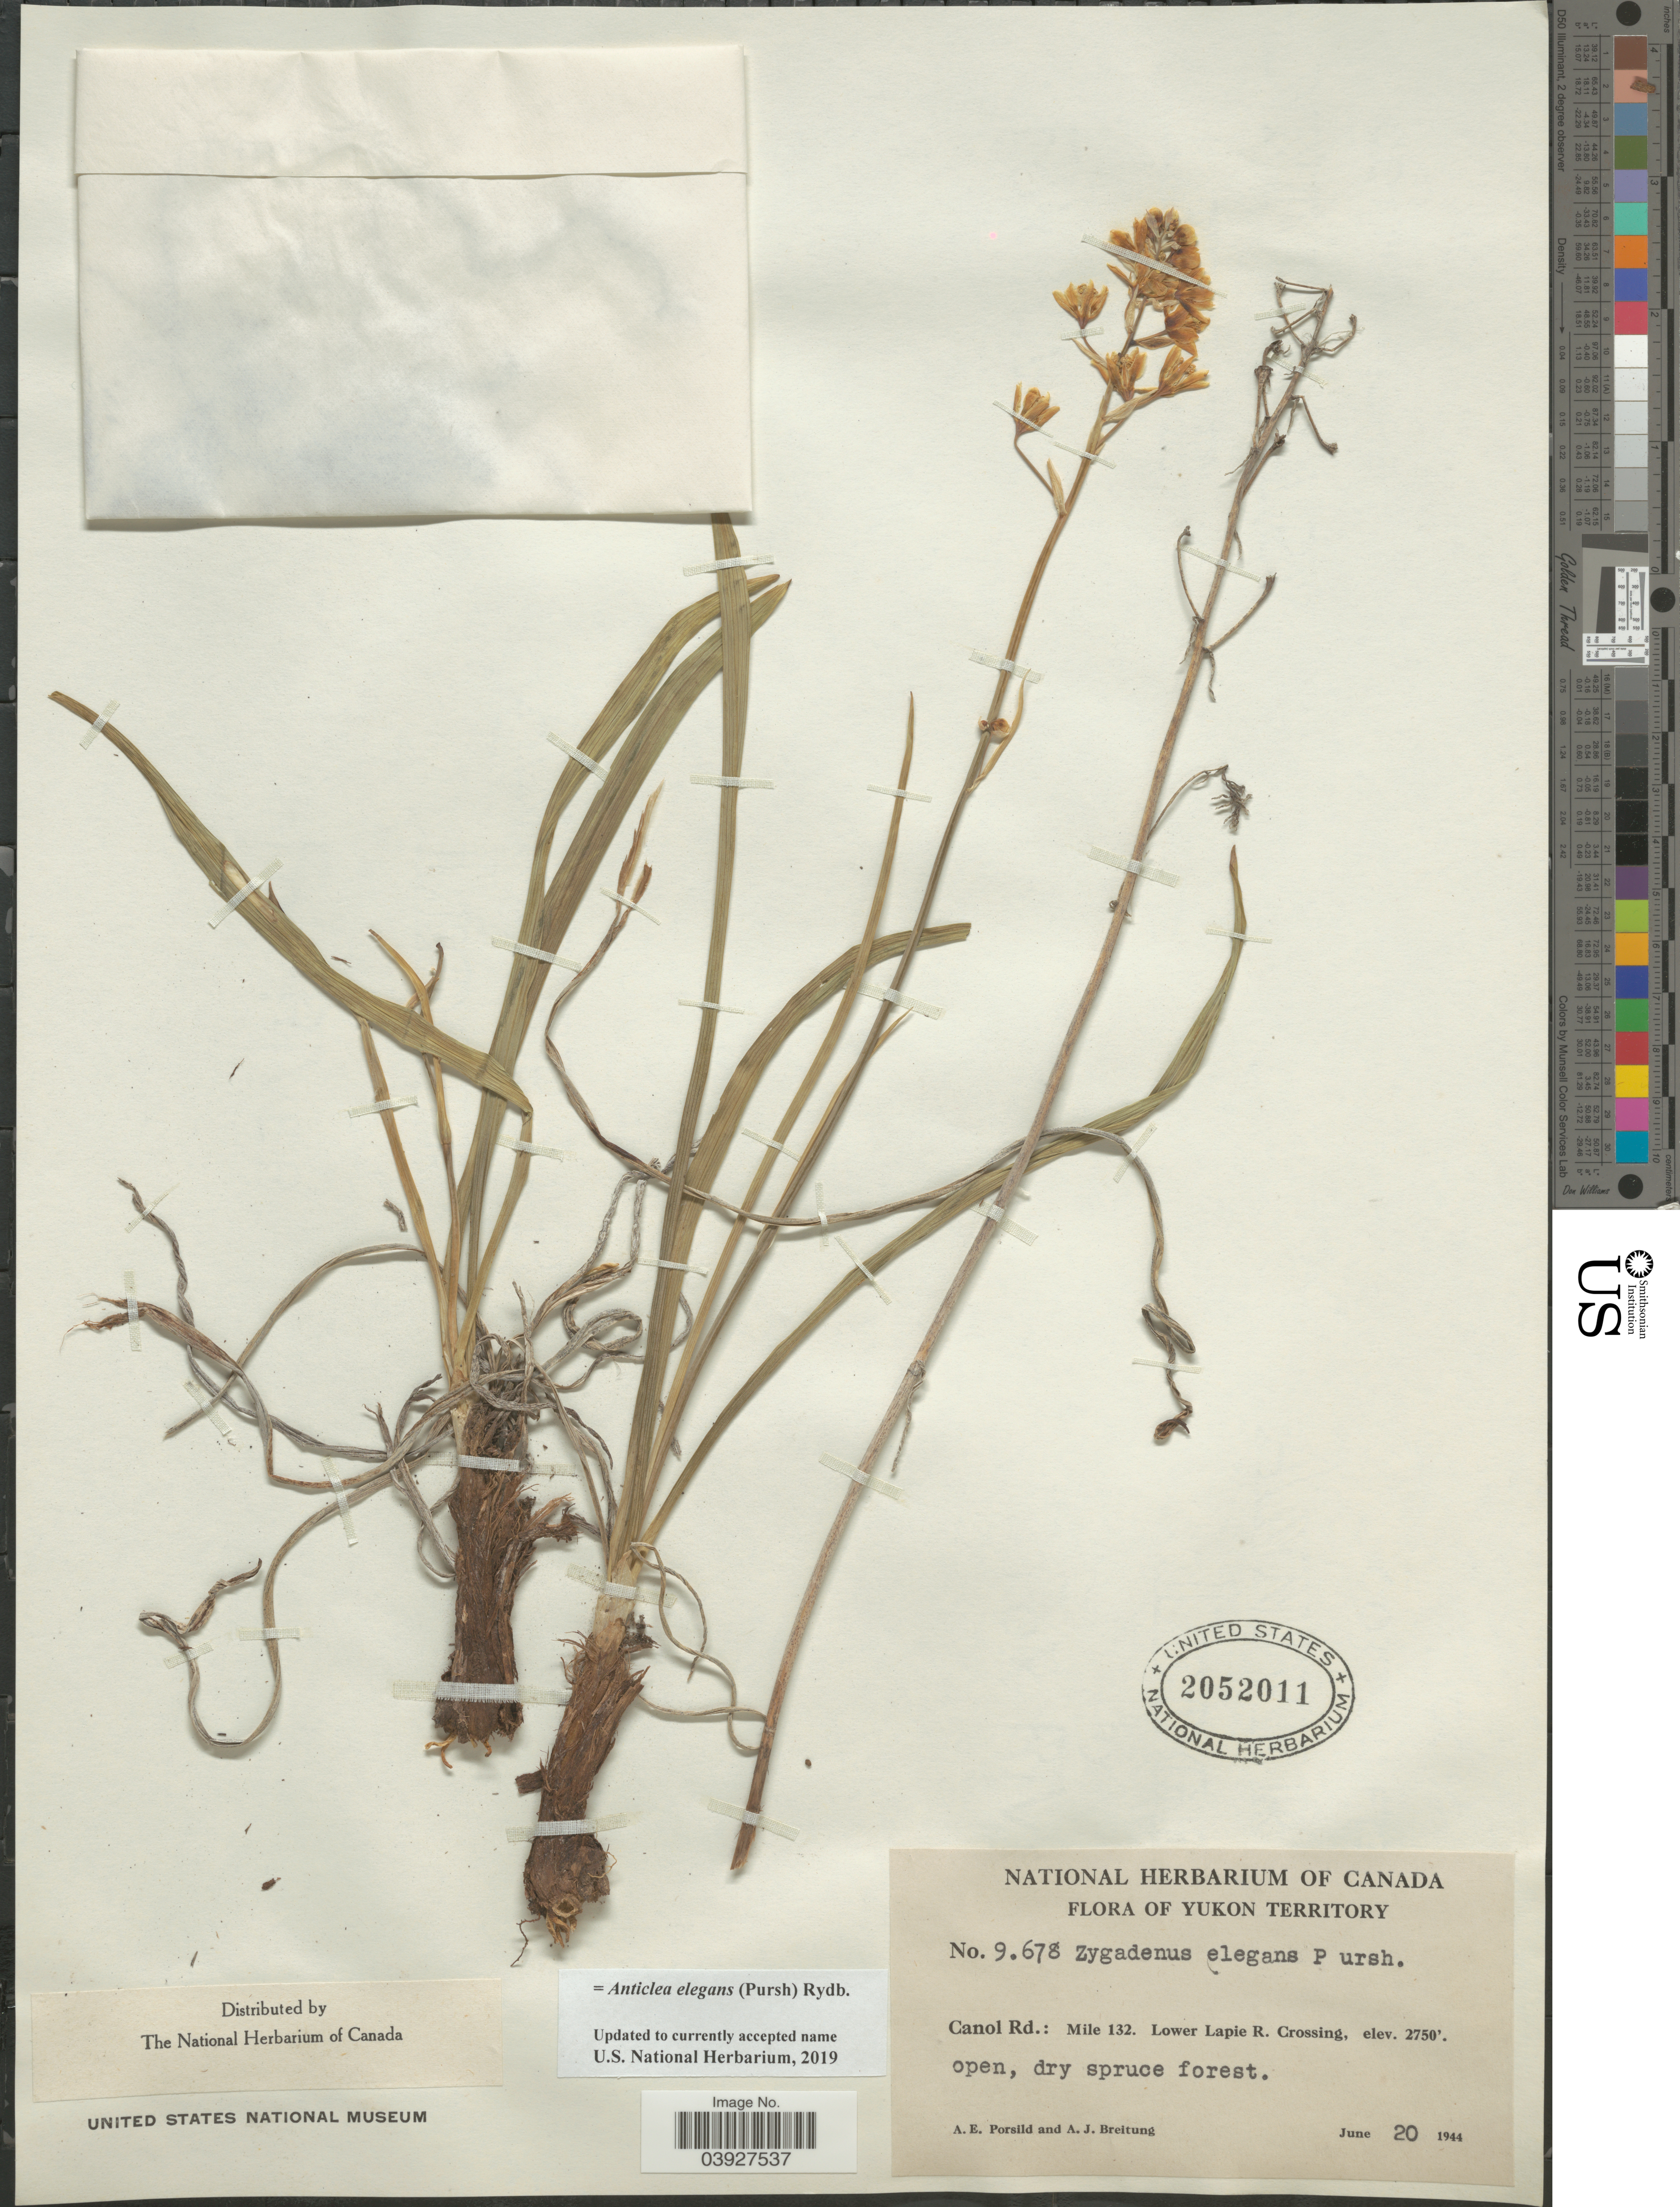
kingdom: Plantae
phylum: Tracheophyta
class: Liliopsida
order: Liliales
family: Melanthiaceae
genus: Anticlea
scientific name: Anticlea elegans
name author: (Pursh) Rydb.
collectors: A. E. Porsild & A. Breitung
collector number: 9678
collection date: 1944-06-20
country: Canada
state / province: Yukon Territory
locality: Canol Rd.: Mile 132. Lower Lapie R. Crossing.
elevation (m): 838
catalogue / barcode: US 2052011